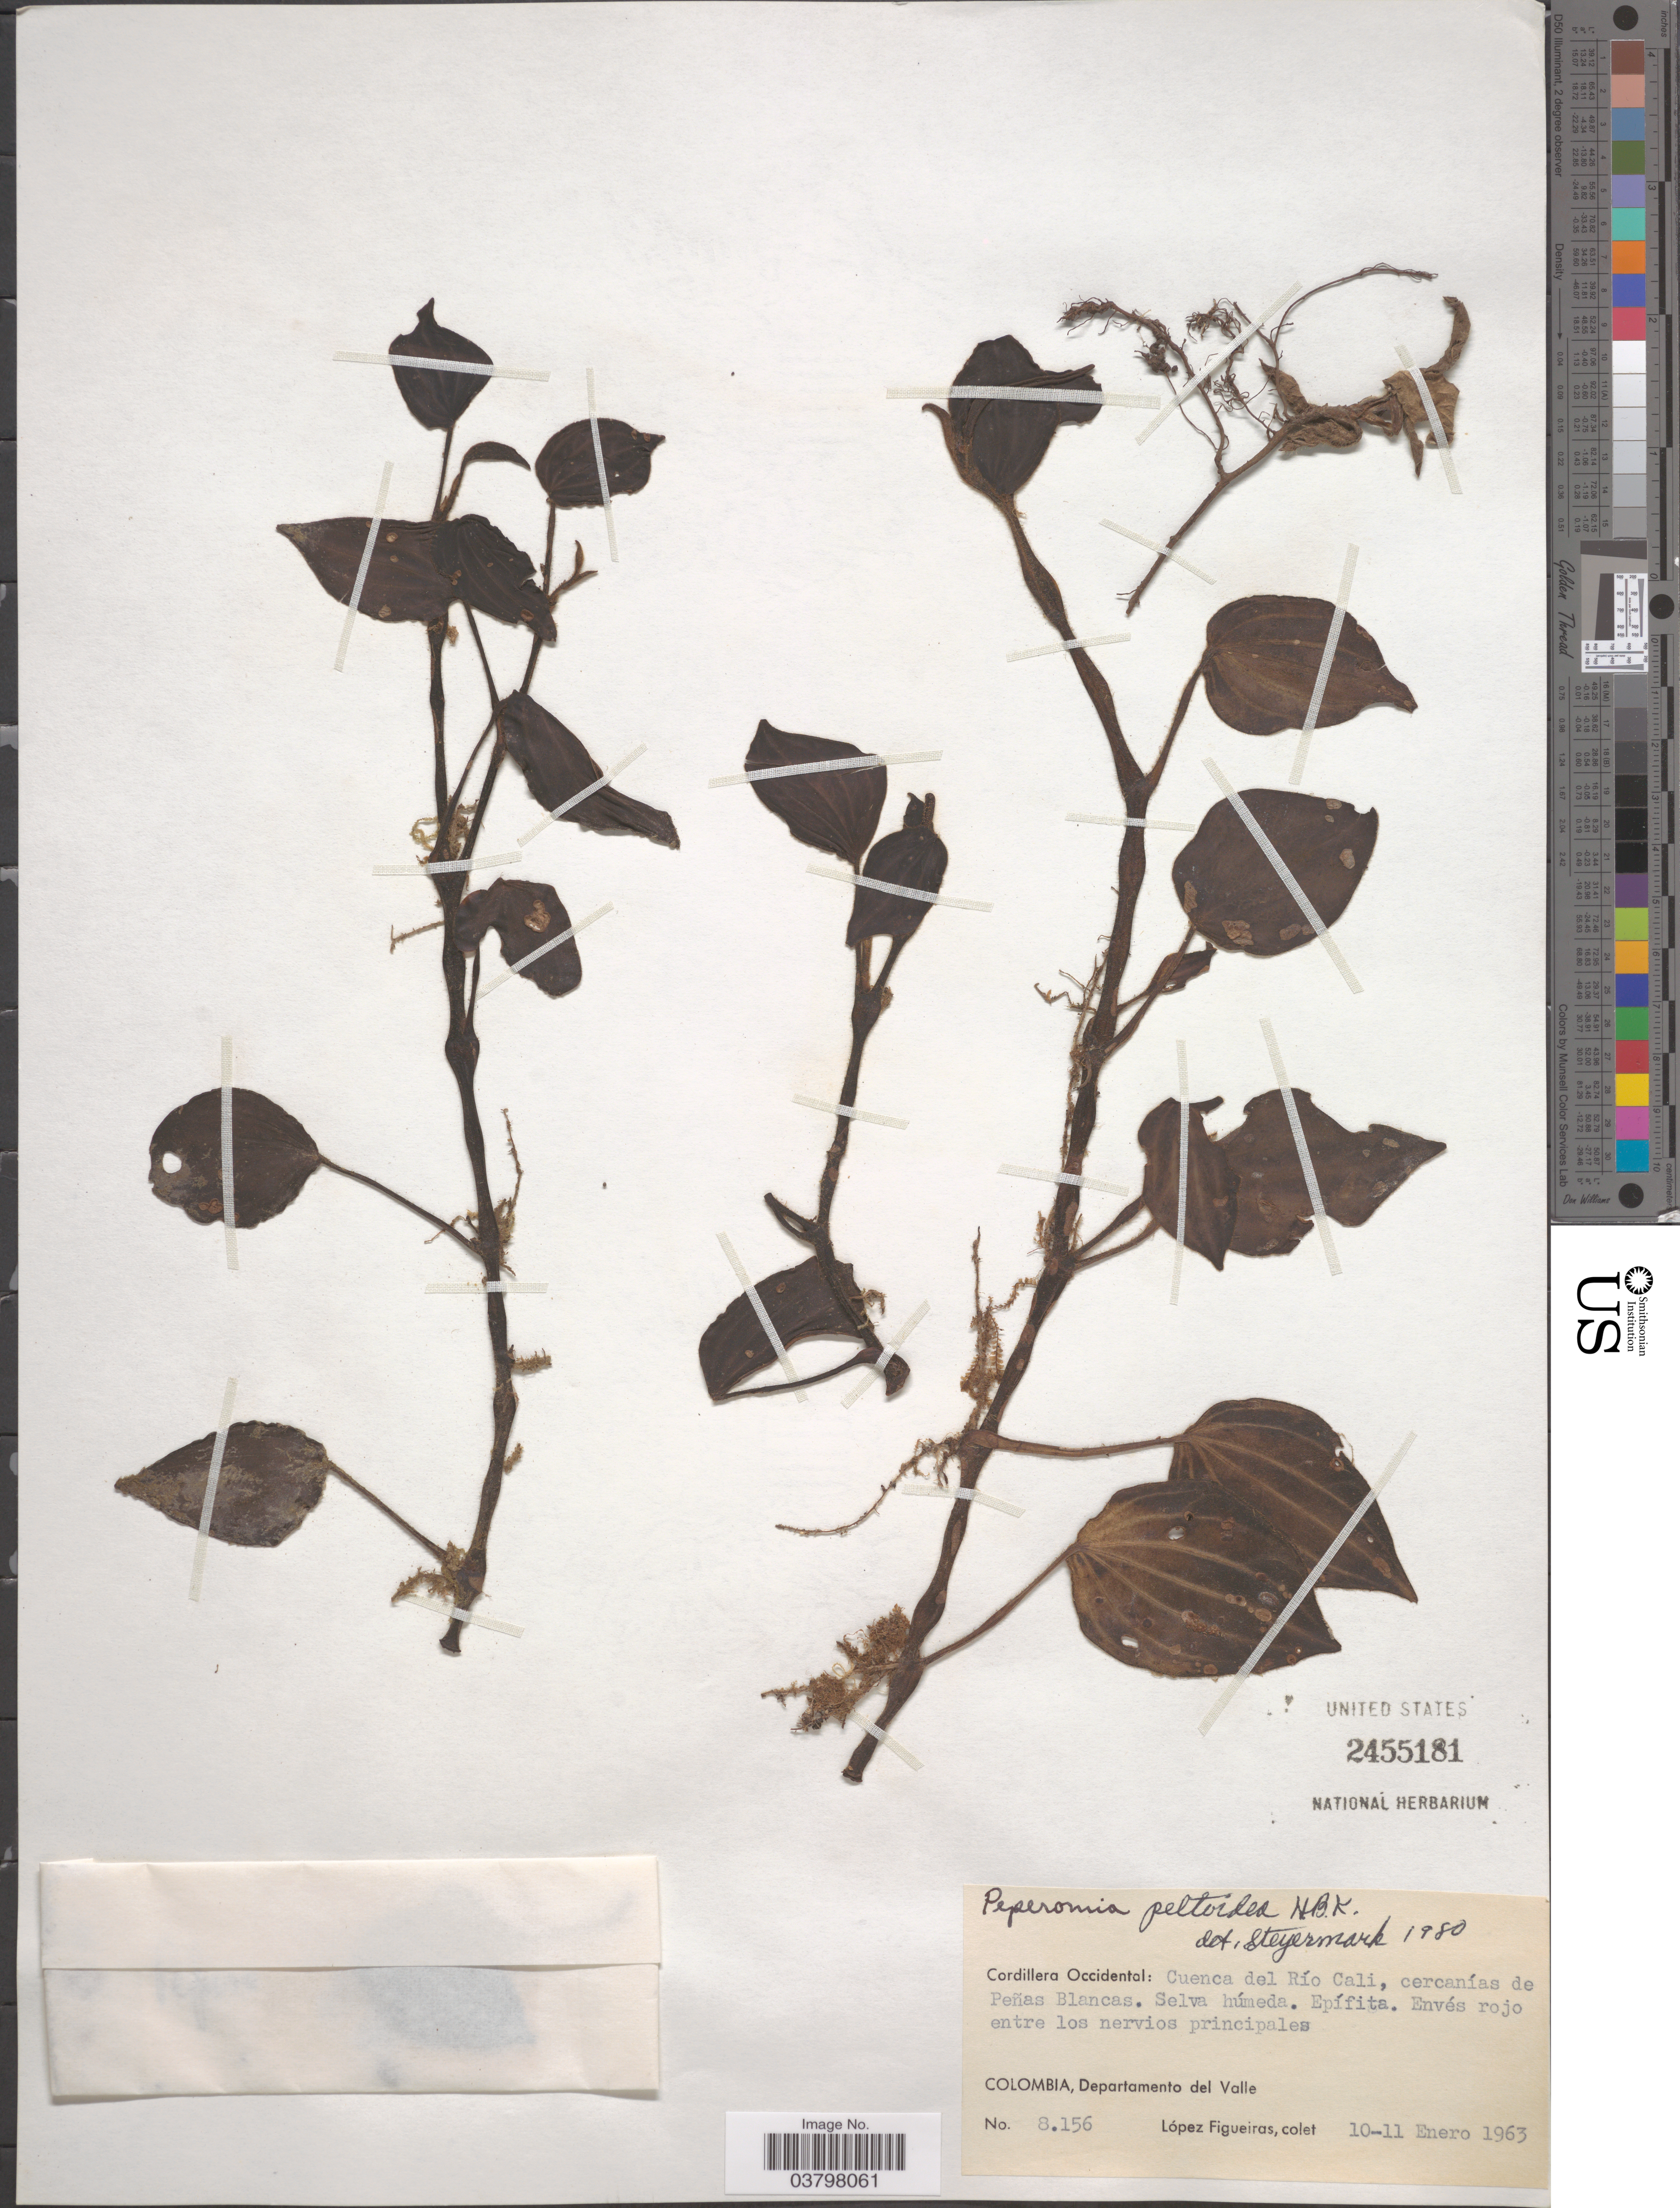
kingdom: Plantae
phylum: Tracheophyta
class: Magnoliopsida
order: Piperales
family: Piperaceae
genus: Peperomia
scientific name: Peperomia peltoidea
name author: Kunth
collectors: M. López Figueiras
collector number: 8156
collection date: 1963-01-10/1963-01-11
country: Colombia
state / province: Valle del Cauca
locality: Cordillera Occidental: Cuenca del Río Cali, cercanías de Peñas Blancas. Departamento del Valle.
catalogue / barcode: US 2455181